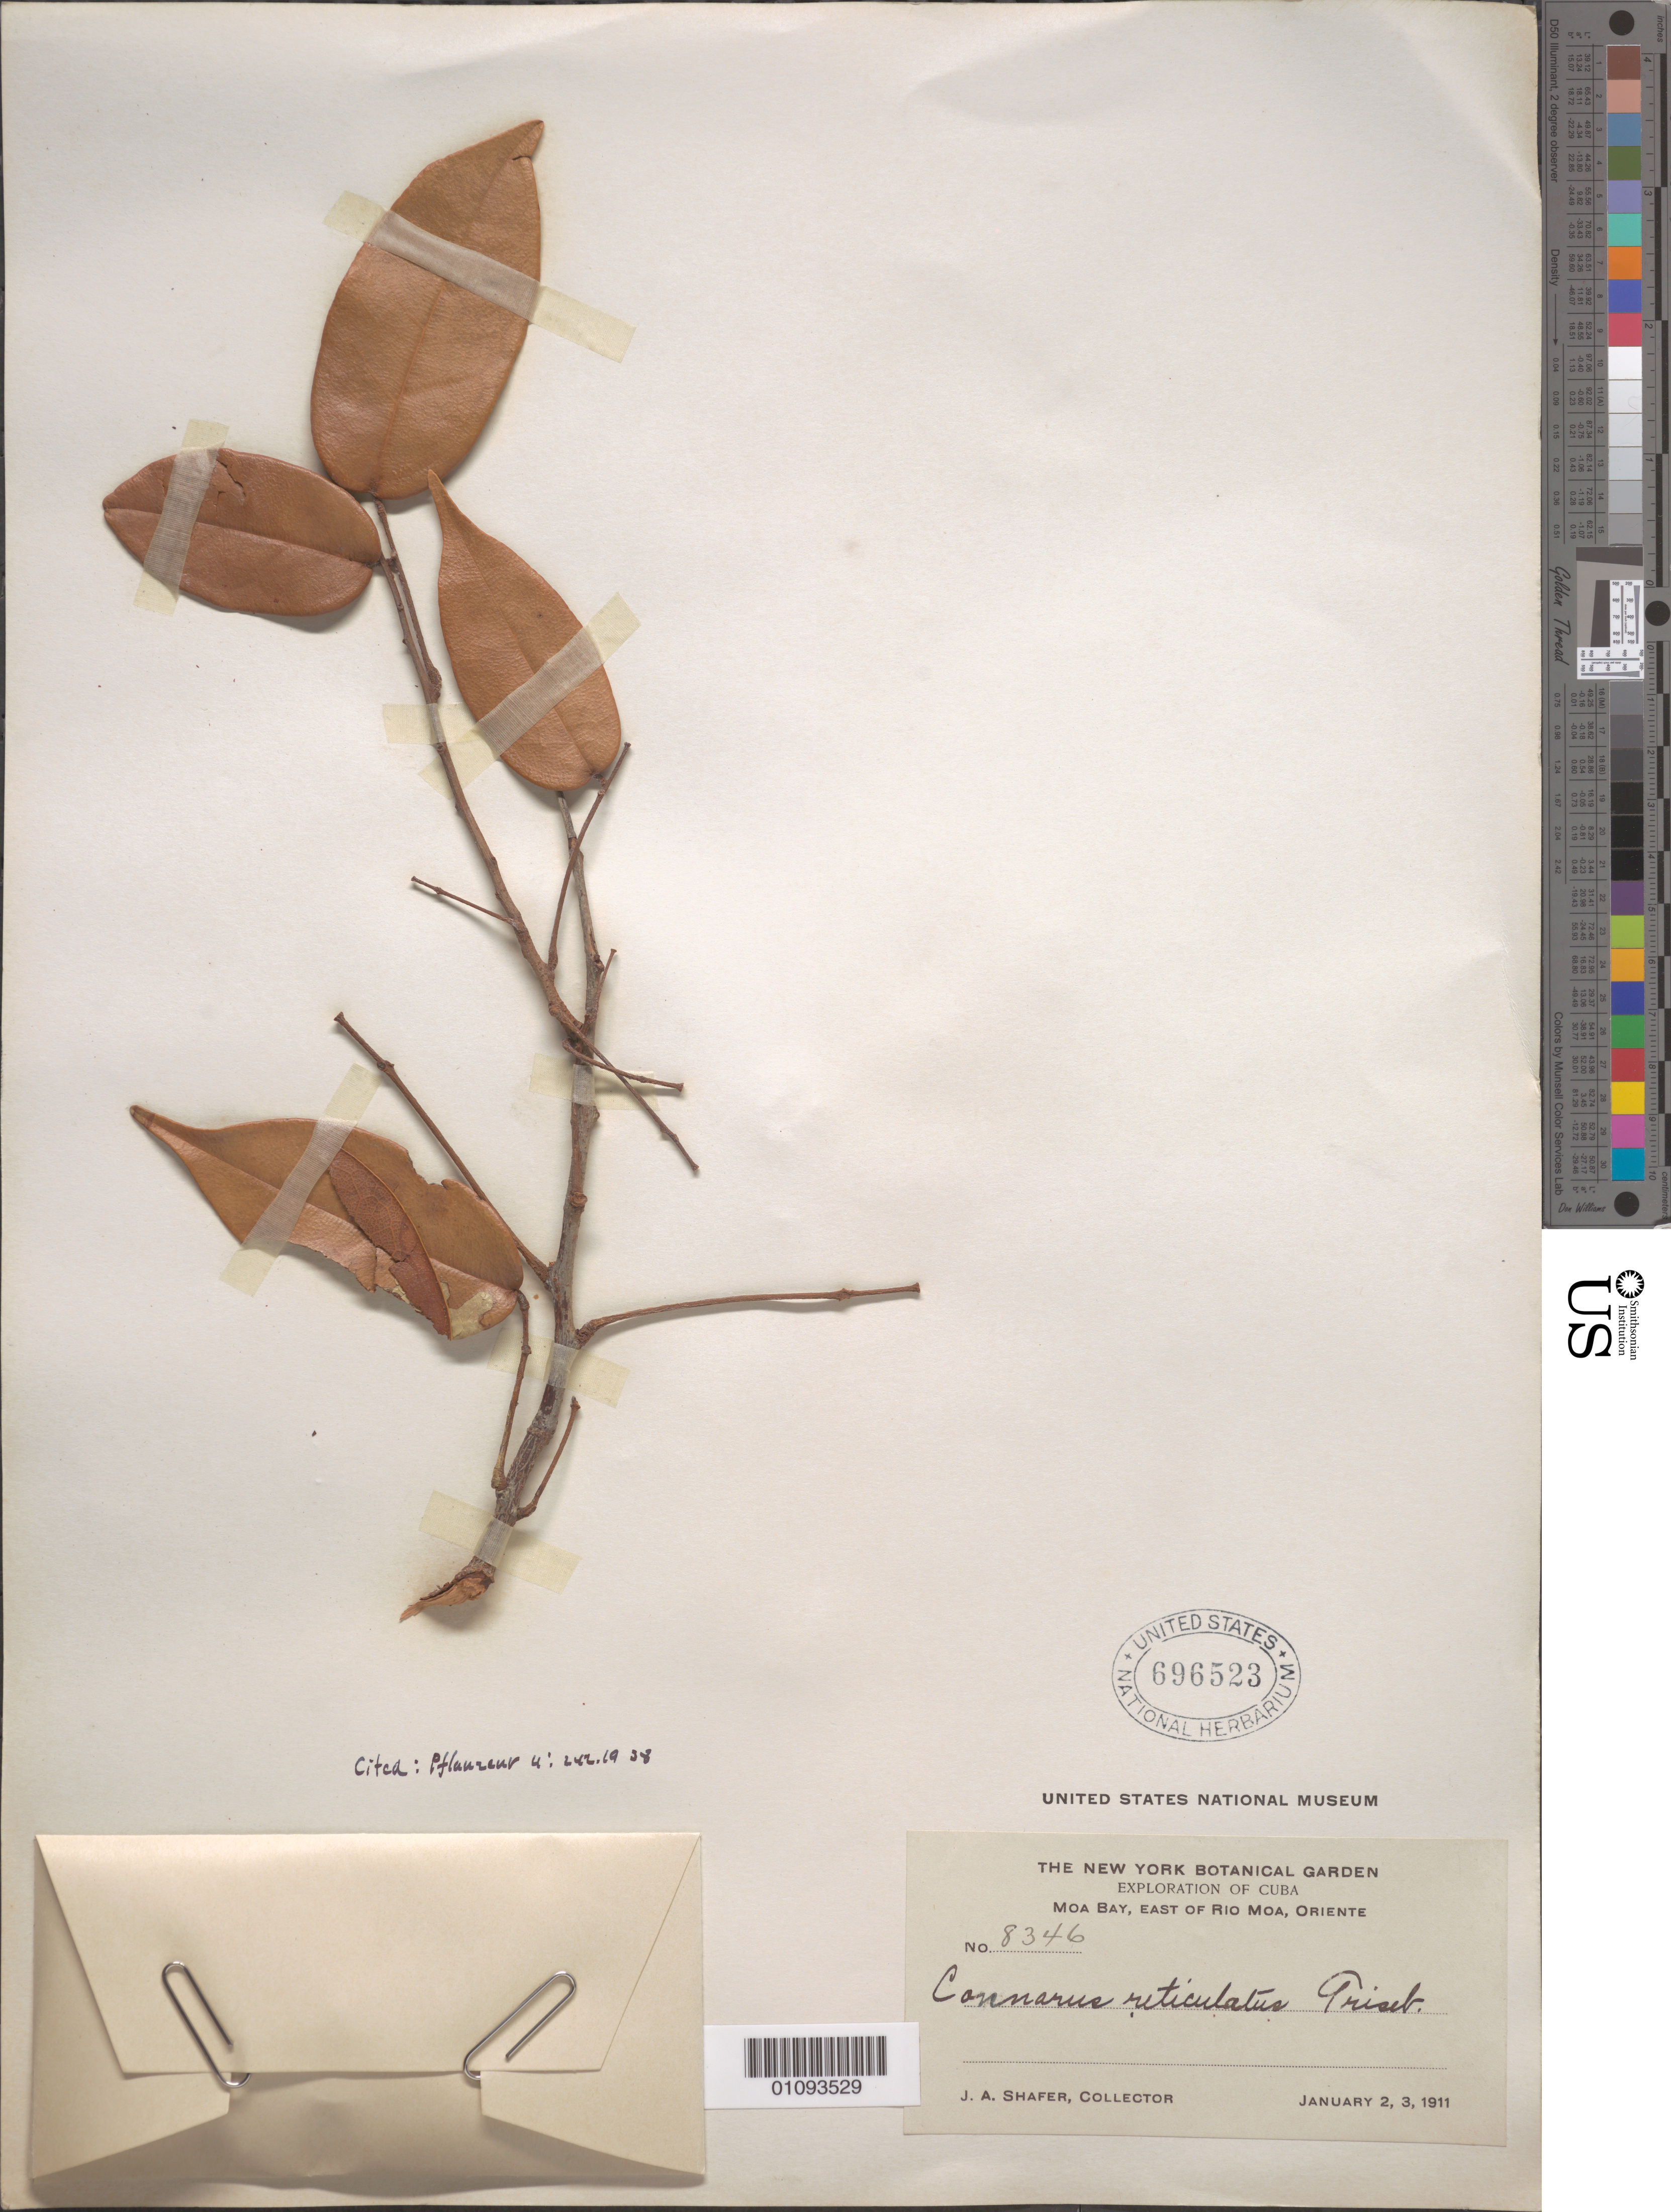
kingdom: Plantae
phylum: Tracheophyta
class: Magnoliopsida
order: Oxalidales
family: Connaraceae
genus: Connarus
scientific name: Connarus reticulatus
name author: Griseb.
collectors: J. A. Shafer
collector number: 8346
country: Cuba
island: Cuba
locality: Oriente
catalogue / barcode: US 696523